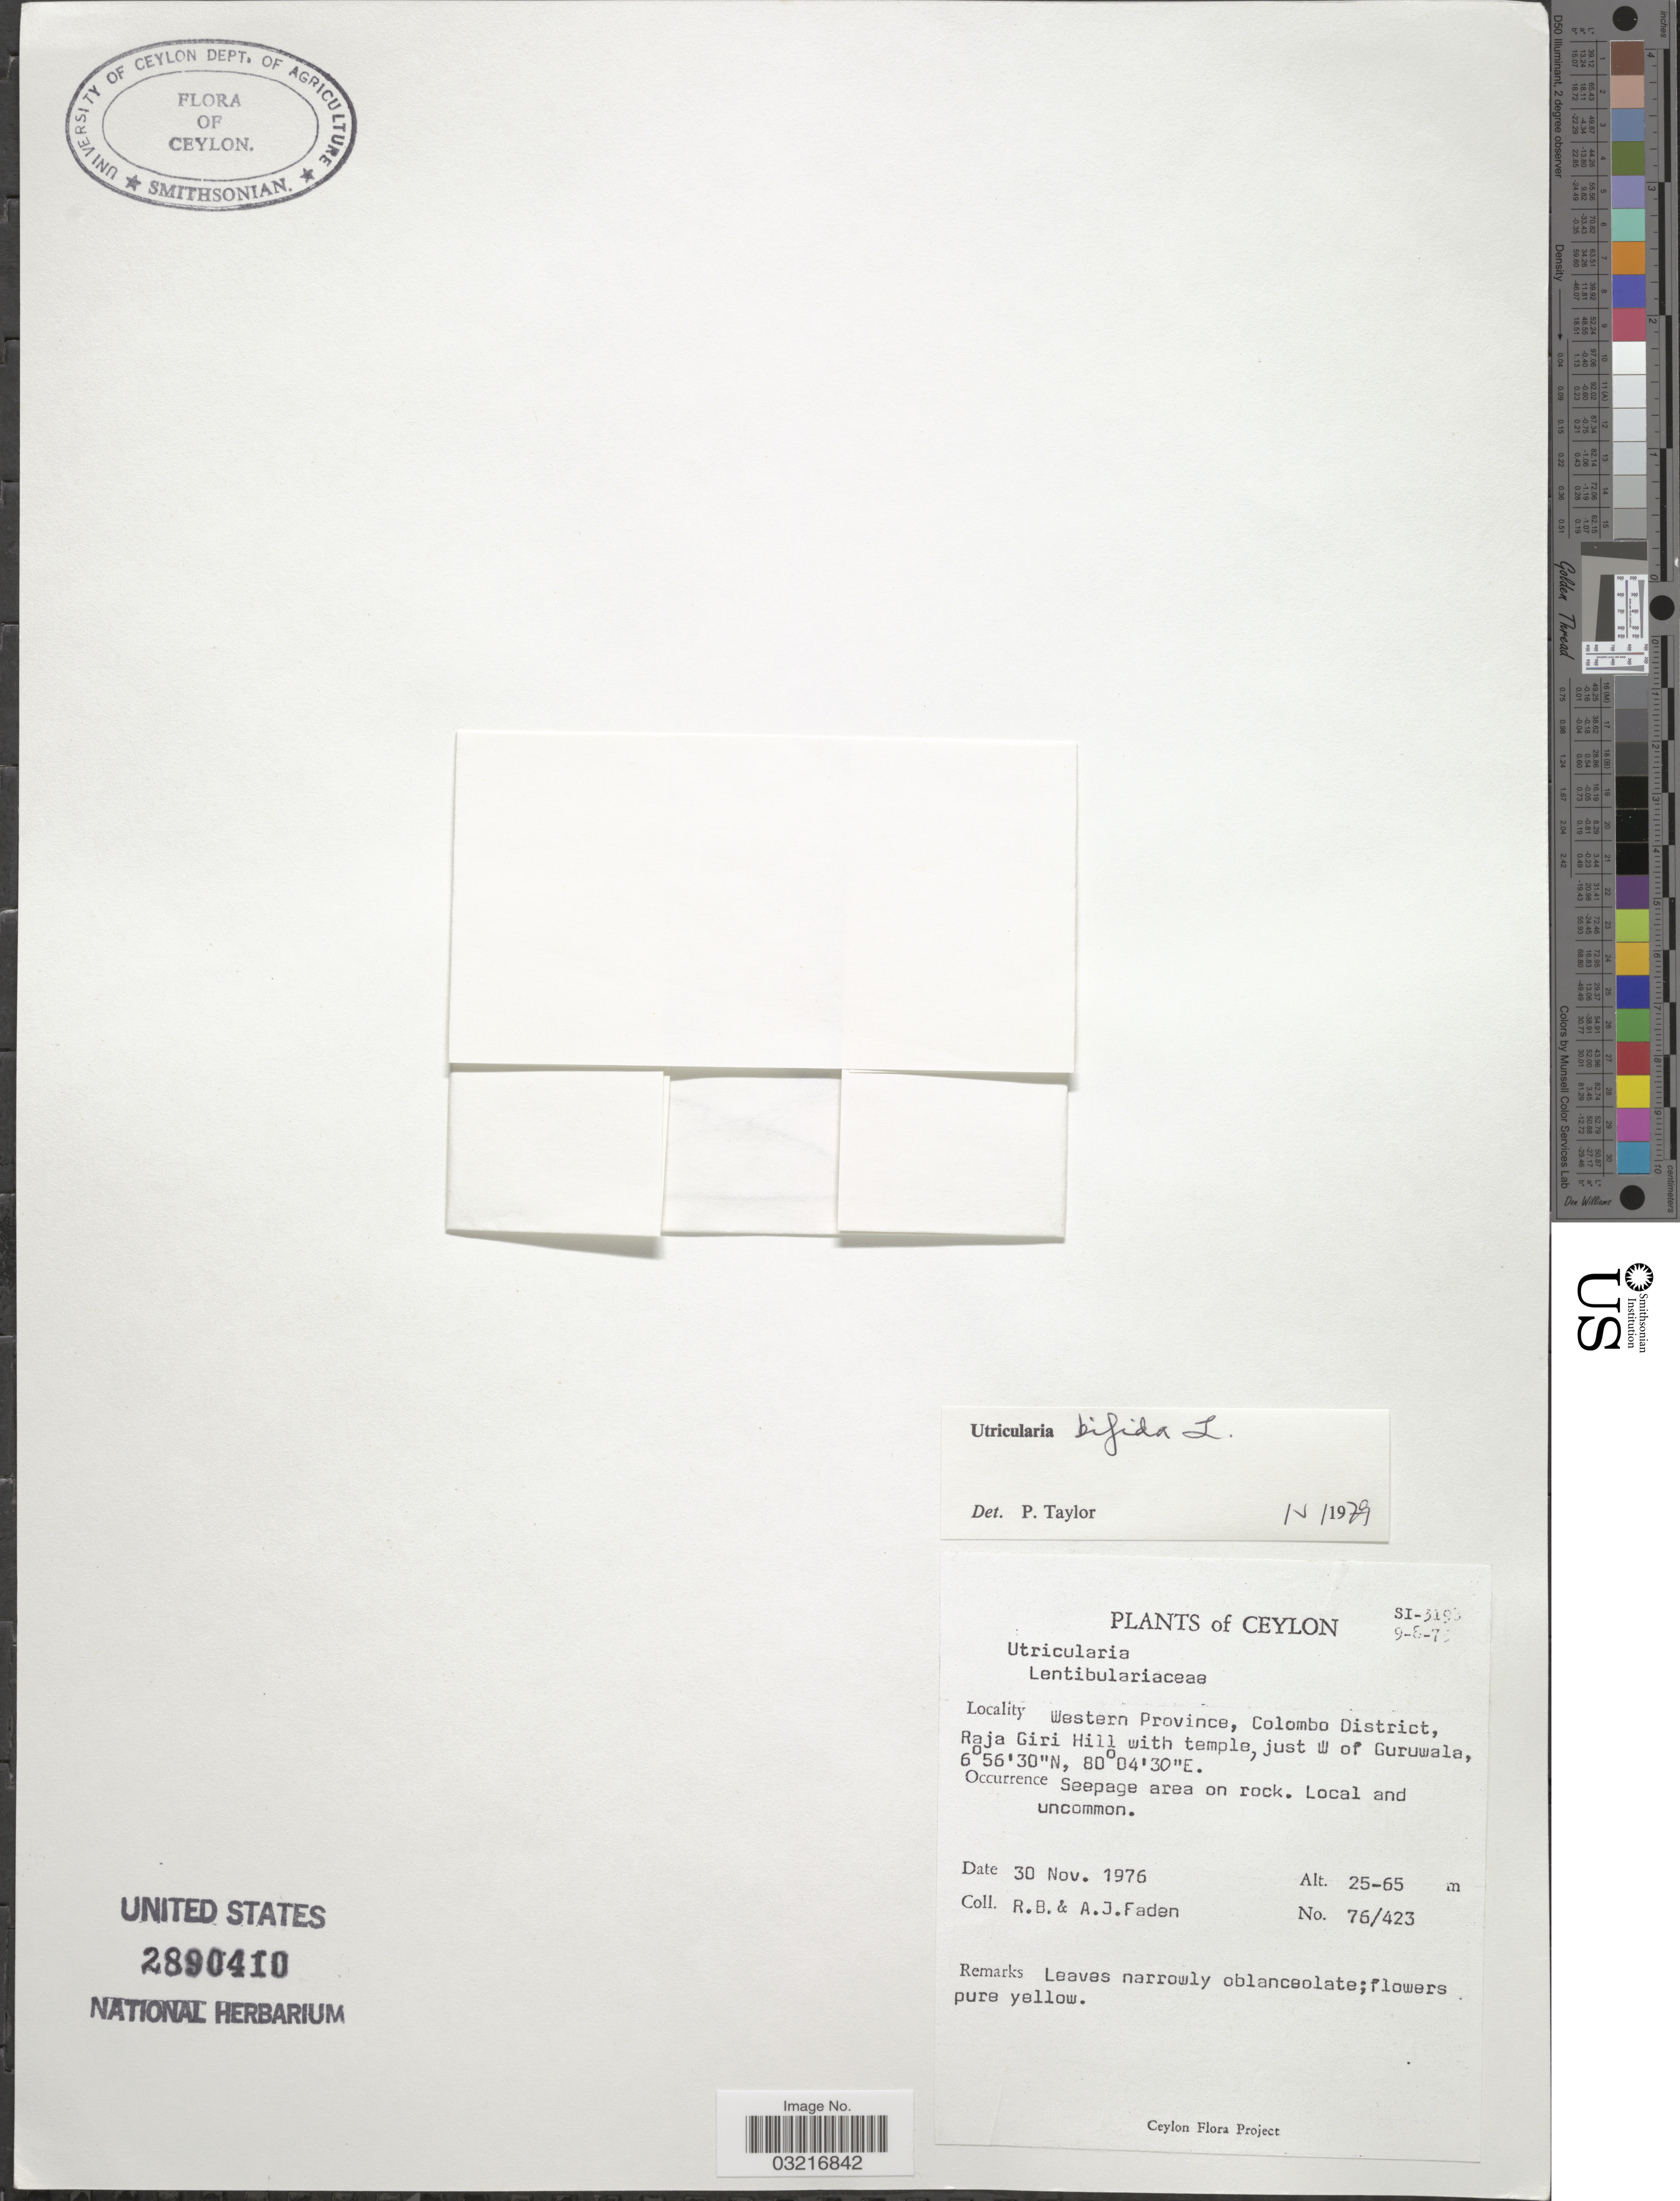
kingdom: Plantae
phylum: Tracheophyta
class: Magnoliopsida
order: Lamiales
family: Lentibulariaceae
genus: Utricularia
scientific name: Utricularia bifida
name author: L.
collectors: R. B. Faden & A. J. Faden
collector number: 76/423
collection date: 1976-11-30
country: Sri Lanka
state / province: Western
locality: Ceylon, Colmbo District, Raja Giri Hill with temple, just W of Guruwala.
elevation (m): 25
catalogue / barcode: US 2890410